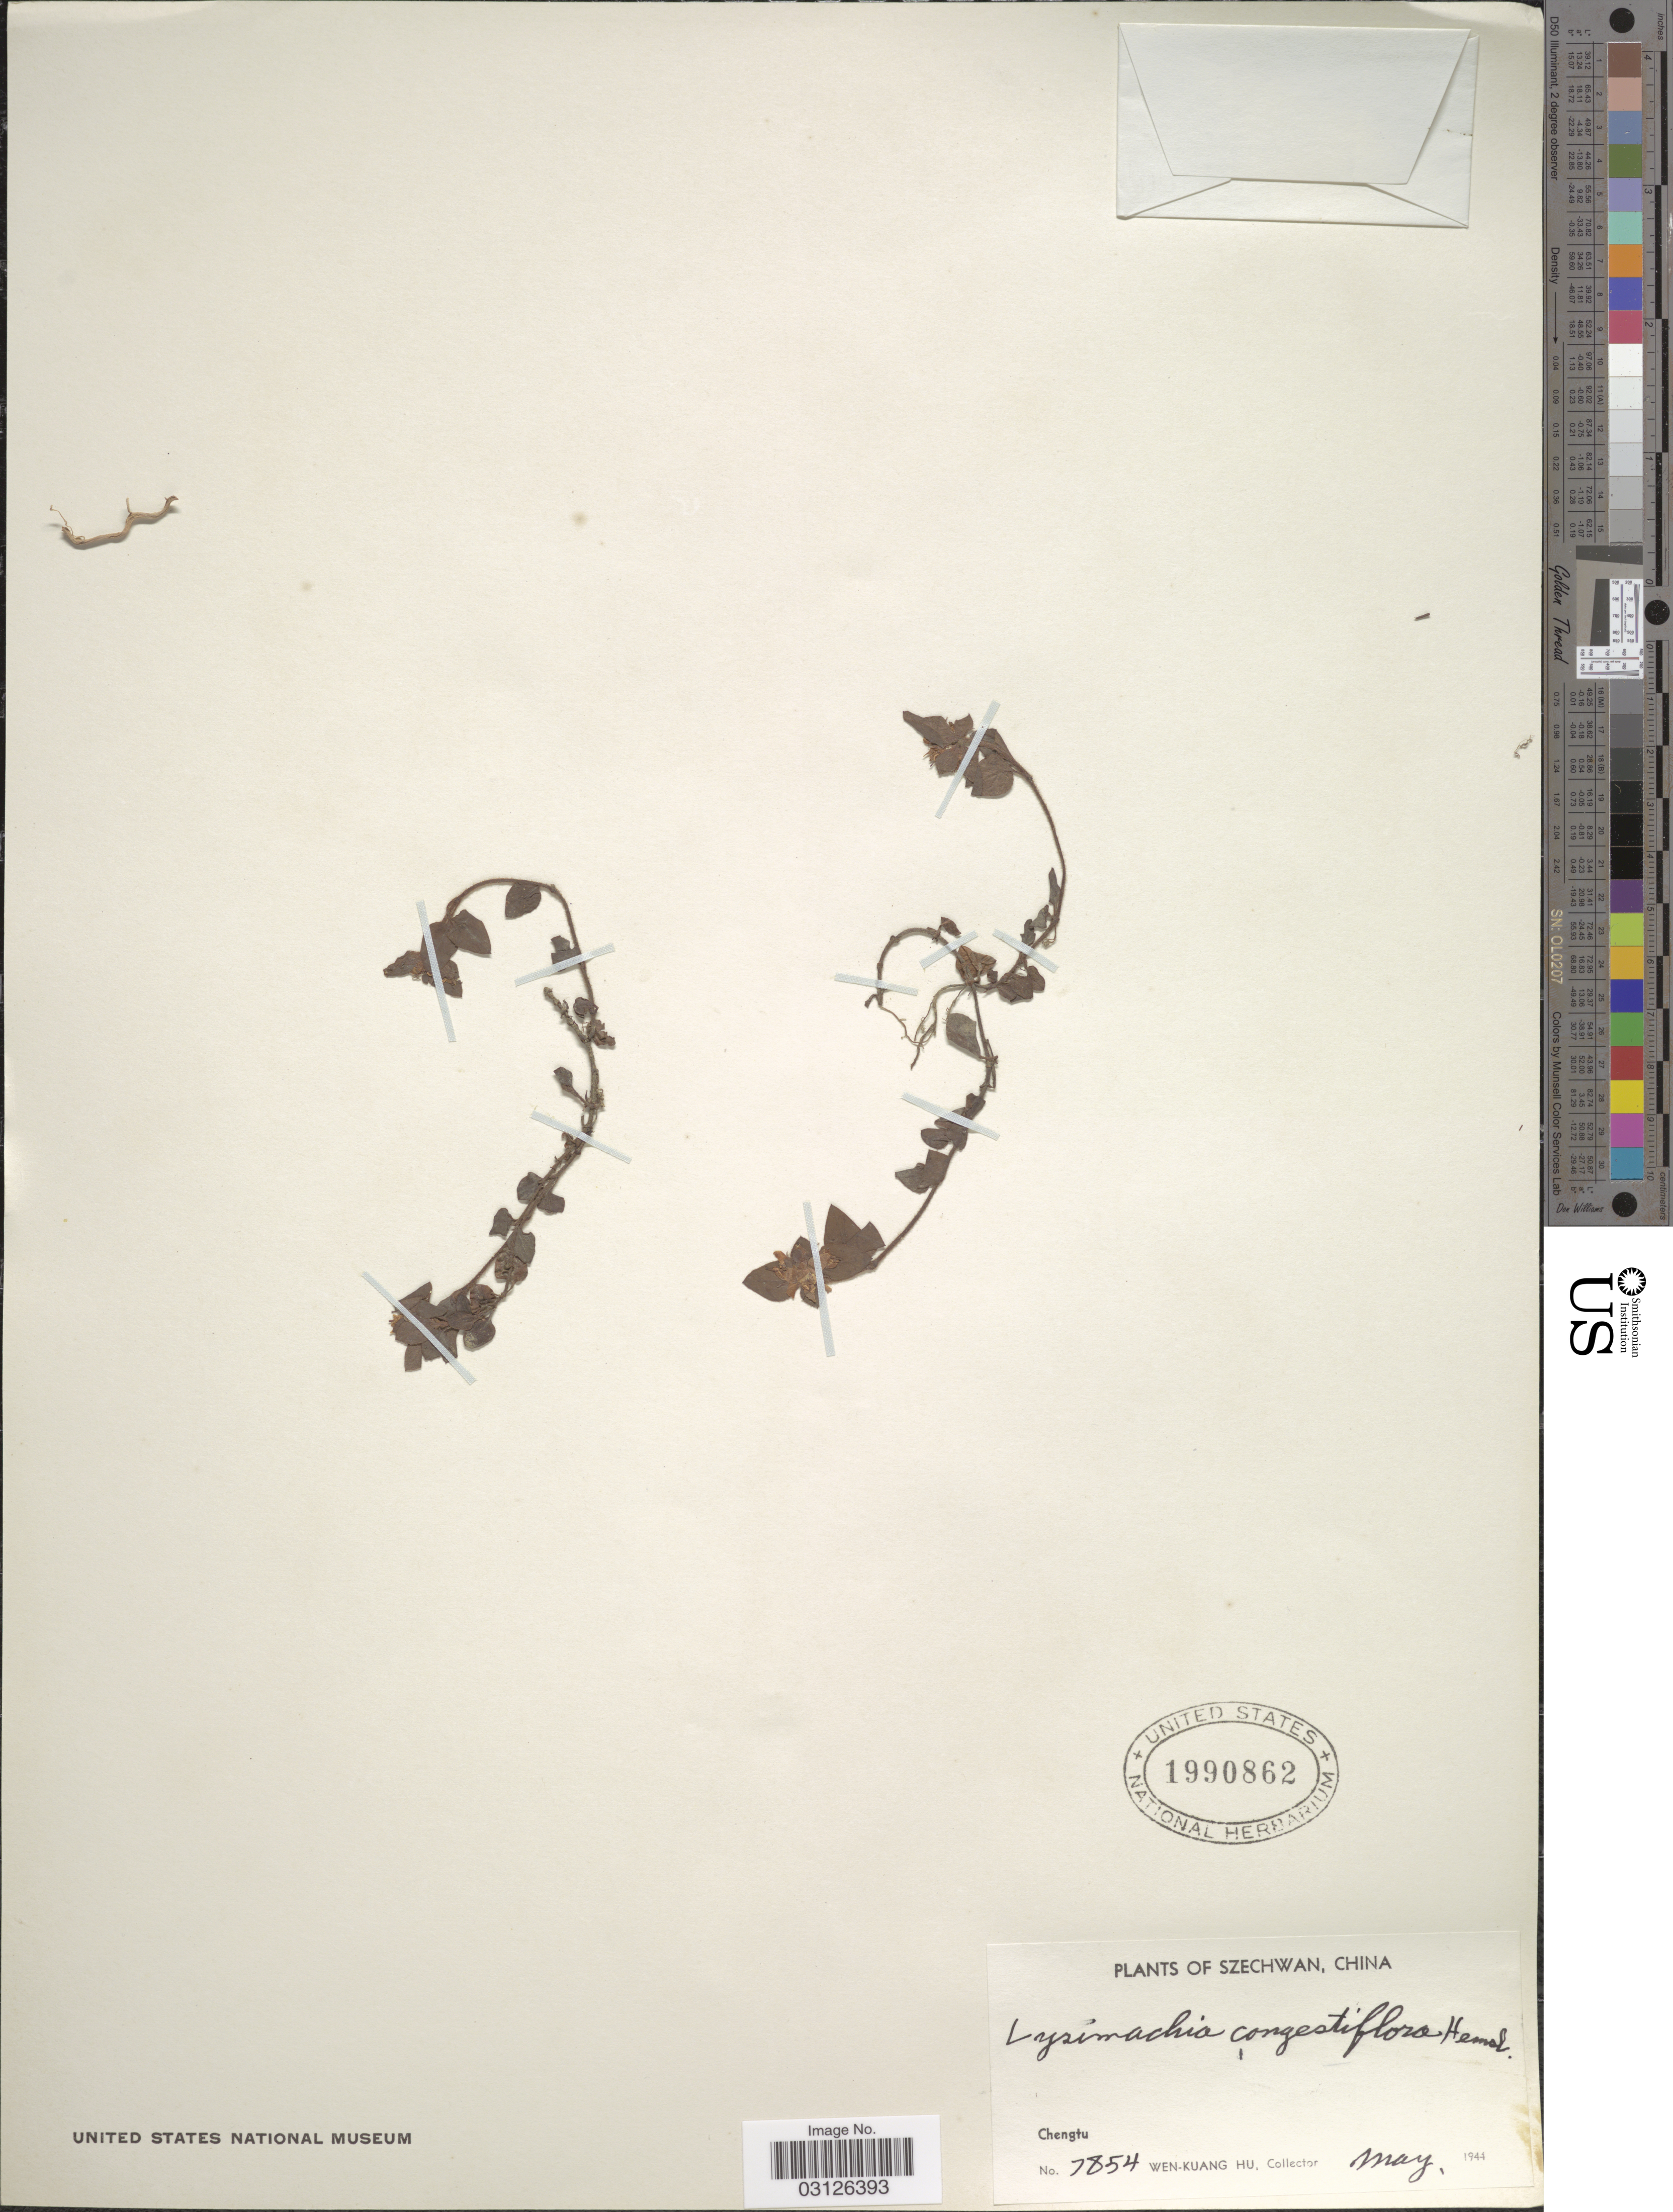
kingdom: Plantae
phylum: Tracheophyta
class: Magnoliopsida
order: Ericales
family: Primulaceae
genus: Lysimachia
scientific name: Lysimachia congestiflora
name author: Hemsl.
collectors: W. K. Hu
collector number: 7854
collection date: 1944-05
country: China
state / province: Sichuan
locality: Szechwan. Chengtu.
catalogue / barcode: US 1990862